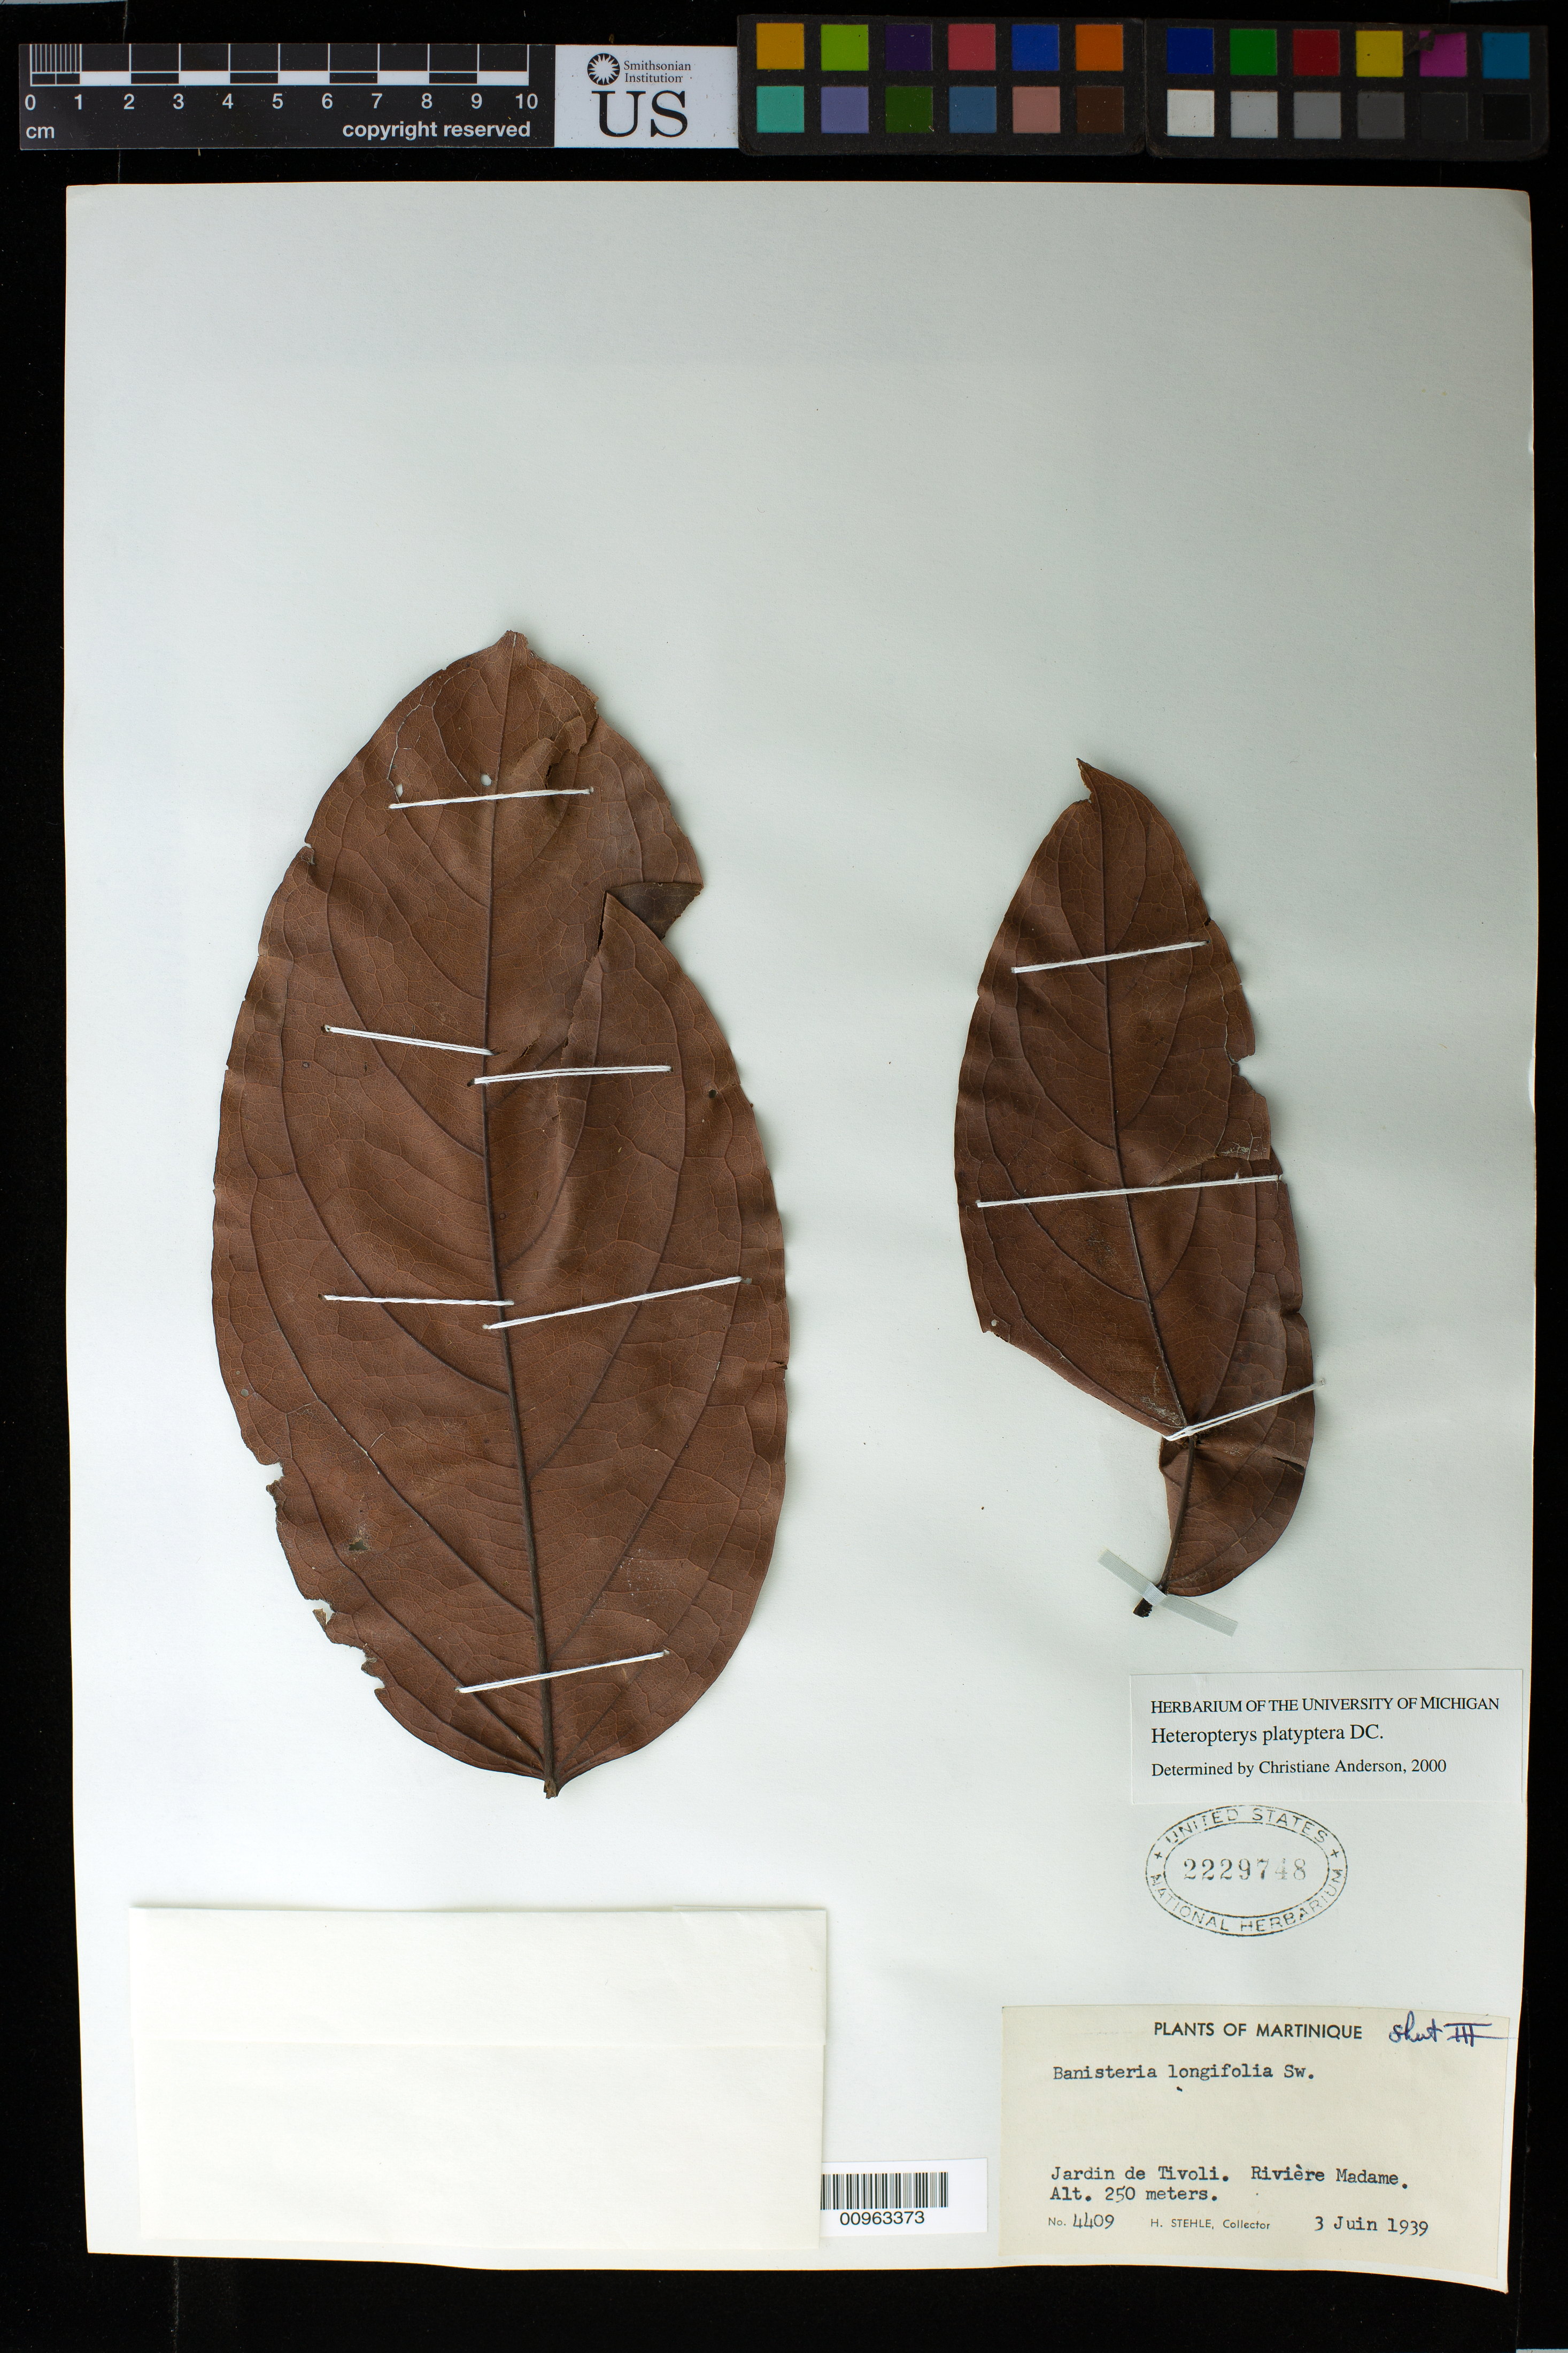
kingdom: Plantae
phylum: Tracheophyta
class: Magnoliopsida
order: Malpighiales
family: Malpighiaceae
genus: Heteropterys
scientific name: Heteropterys platyptera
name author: DC.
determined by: Anderson, C.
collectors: H. Stehlé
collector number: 4409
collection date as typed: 03 Jun 1939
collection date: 1939-06-03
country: Martinique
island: Martinique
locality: Jardin de Tivoli, Rivière Madame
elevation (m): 250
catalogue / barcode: US 2229748